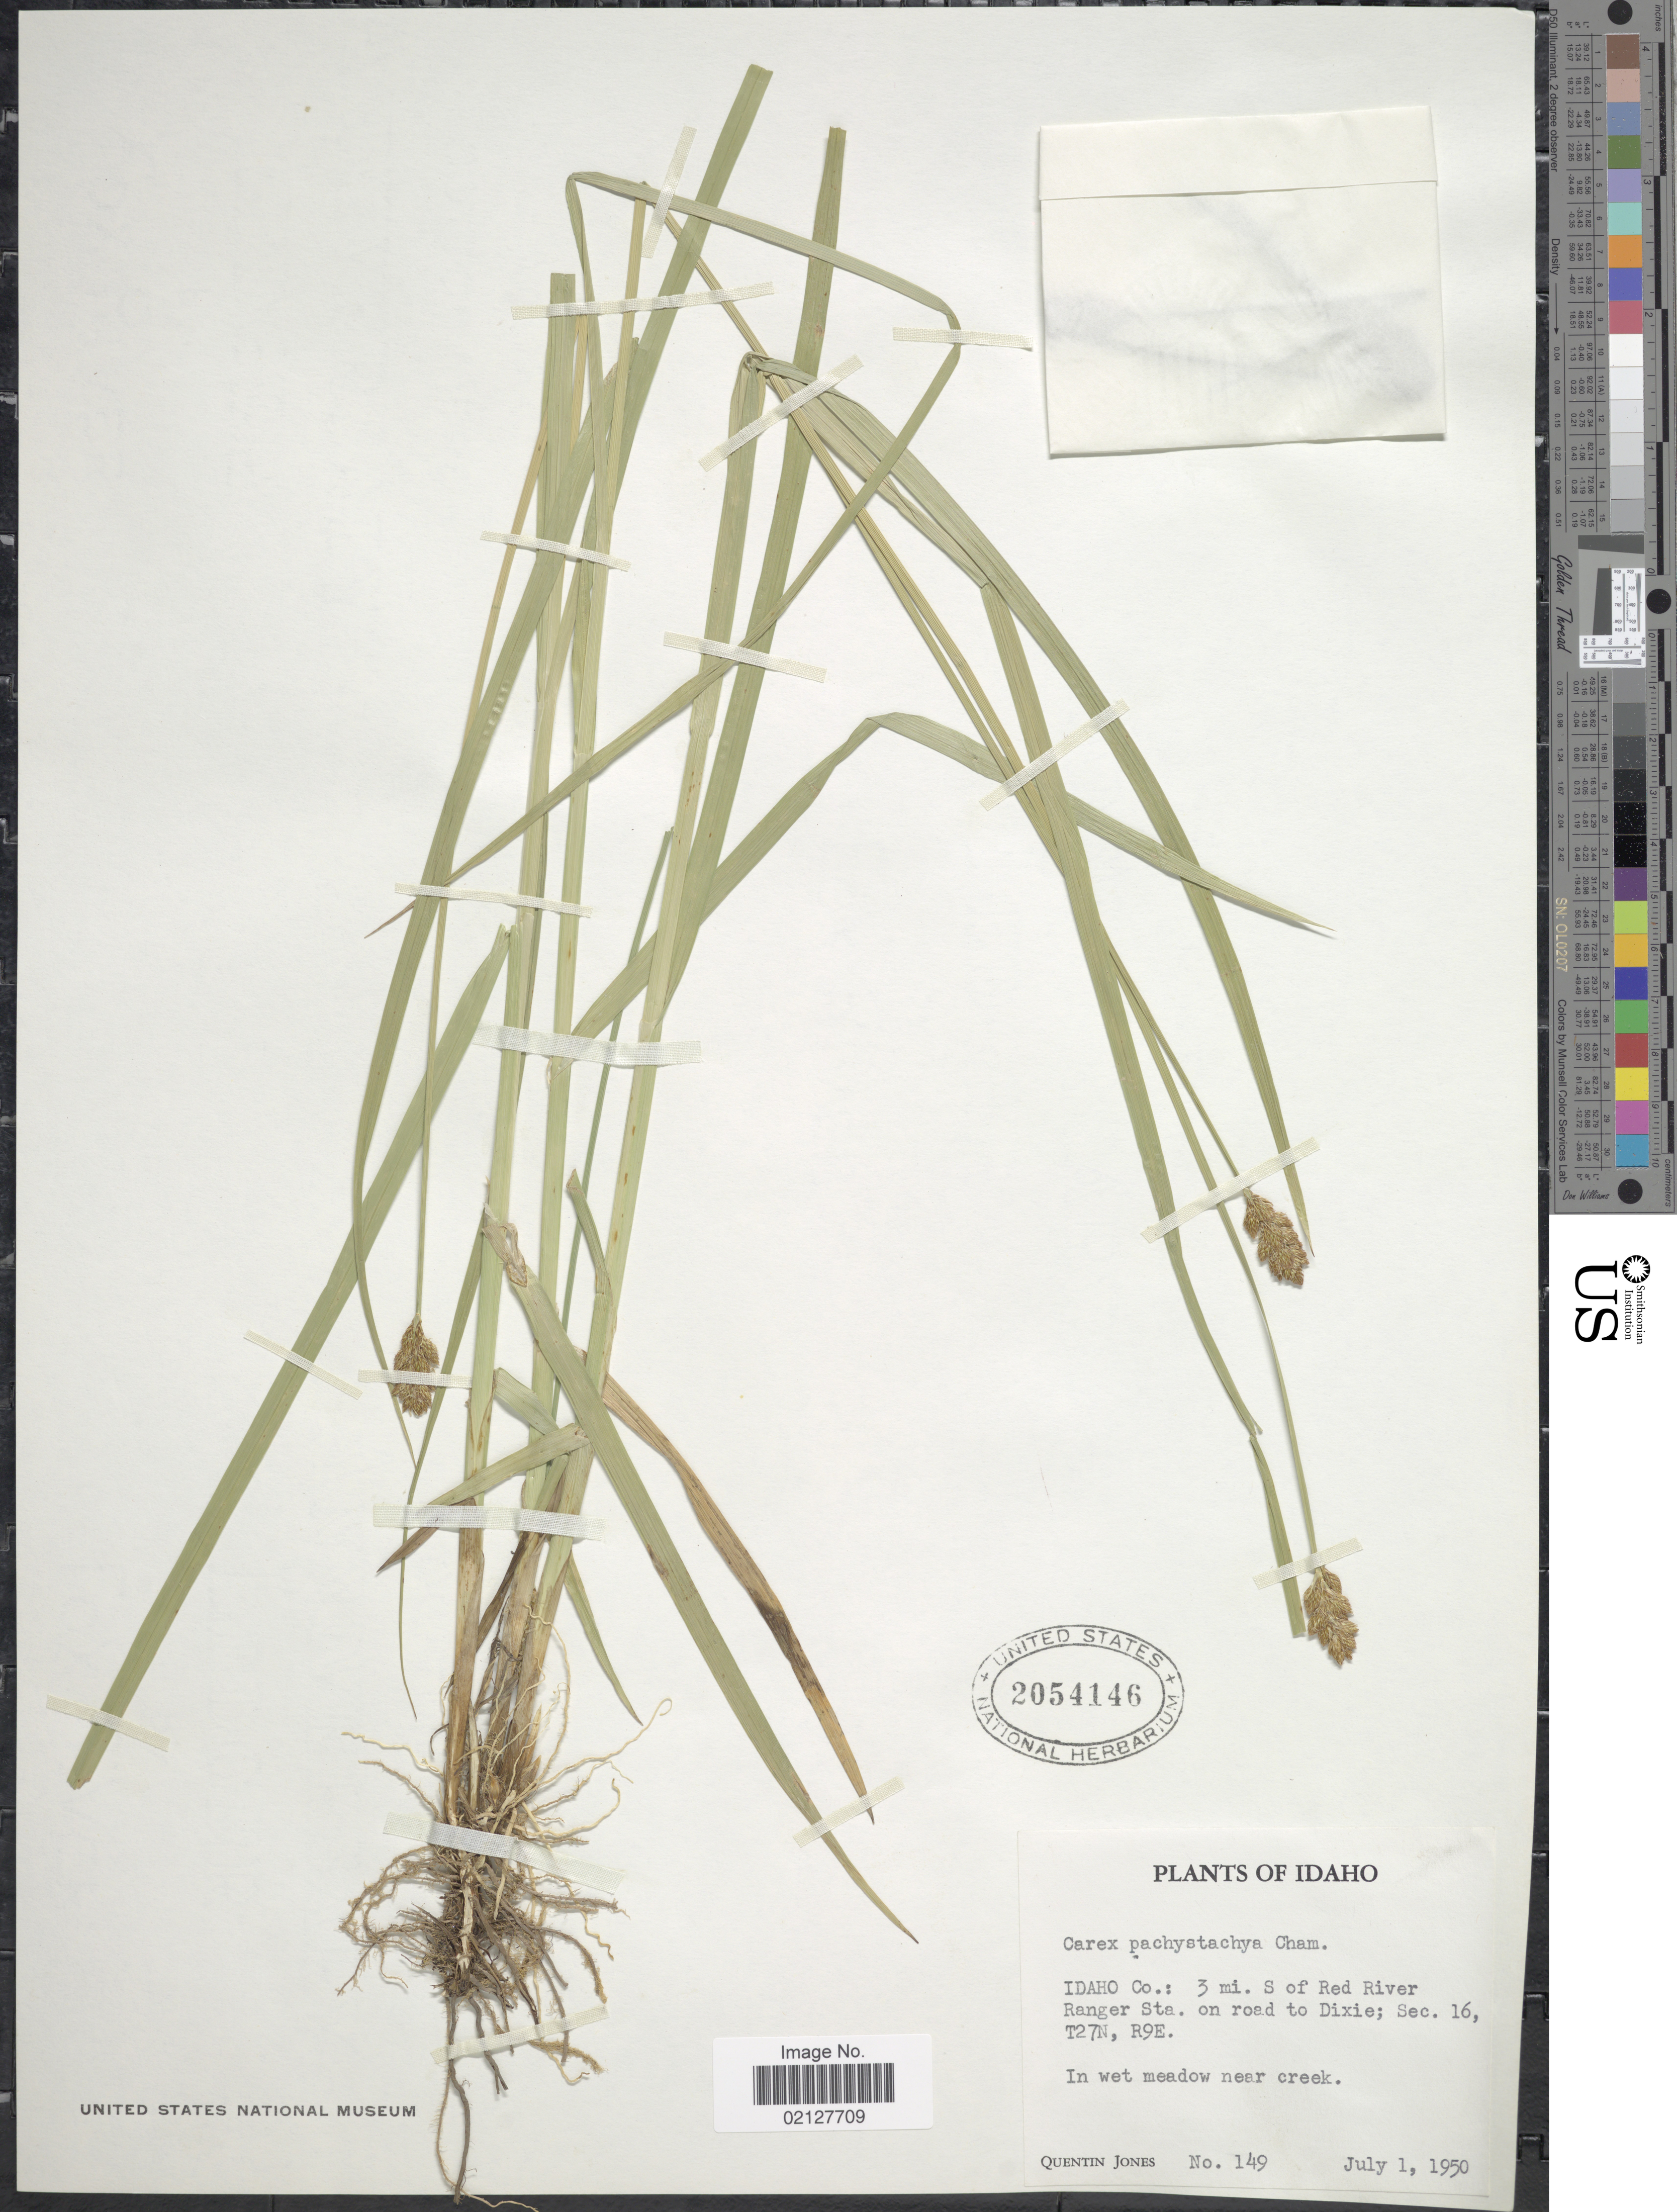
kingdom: Plantae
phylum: Tracheophyta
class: Liliopsida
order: Poales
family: Cyperaceae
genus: Carex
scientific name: Carex pachystachya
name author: Cham. ex Steud.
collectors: Q. Jones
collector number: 149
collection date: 1950-07-01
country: United States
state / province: Idaho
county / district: Idaho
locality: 3 mi. S of Red River Ranger Sta. on road to Dixie; Sec. 16 T27N, R9E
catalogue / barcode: US 2054146